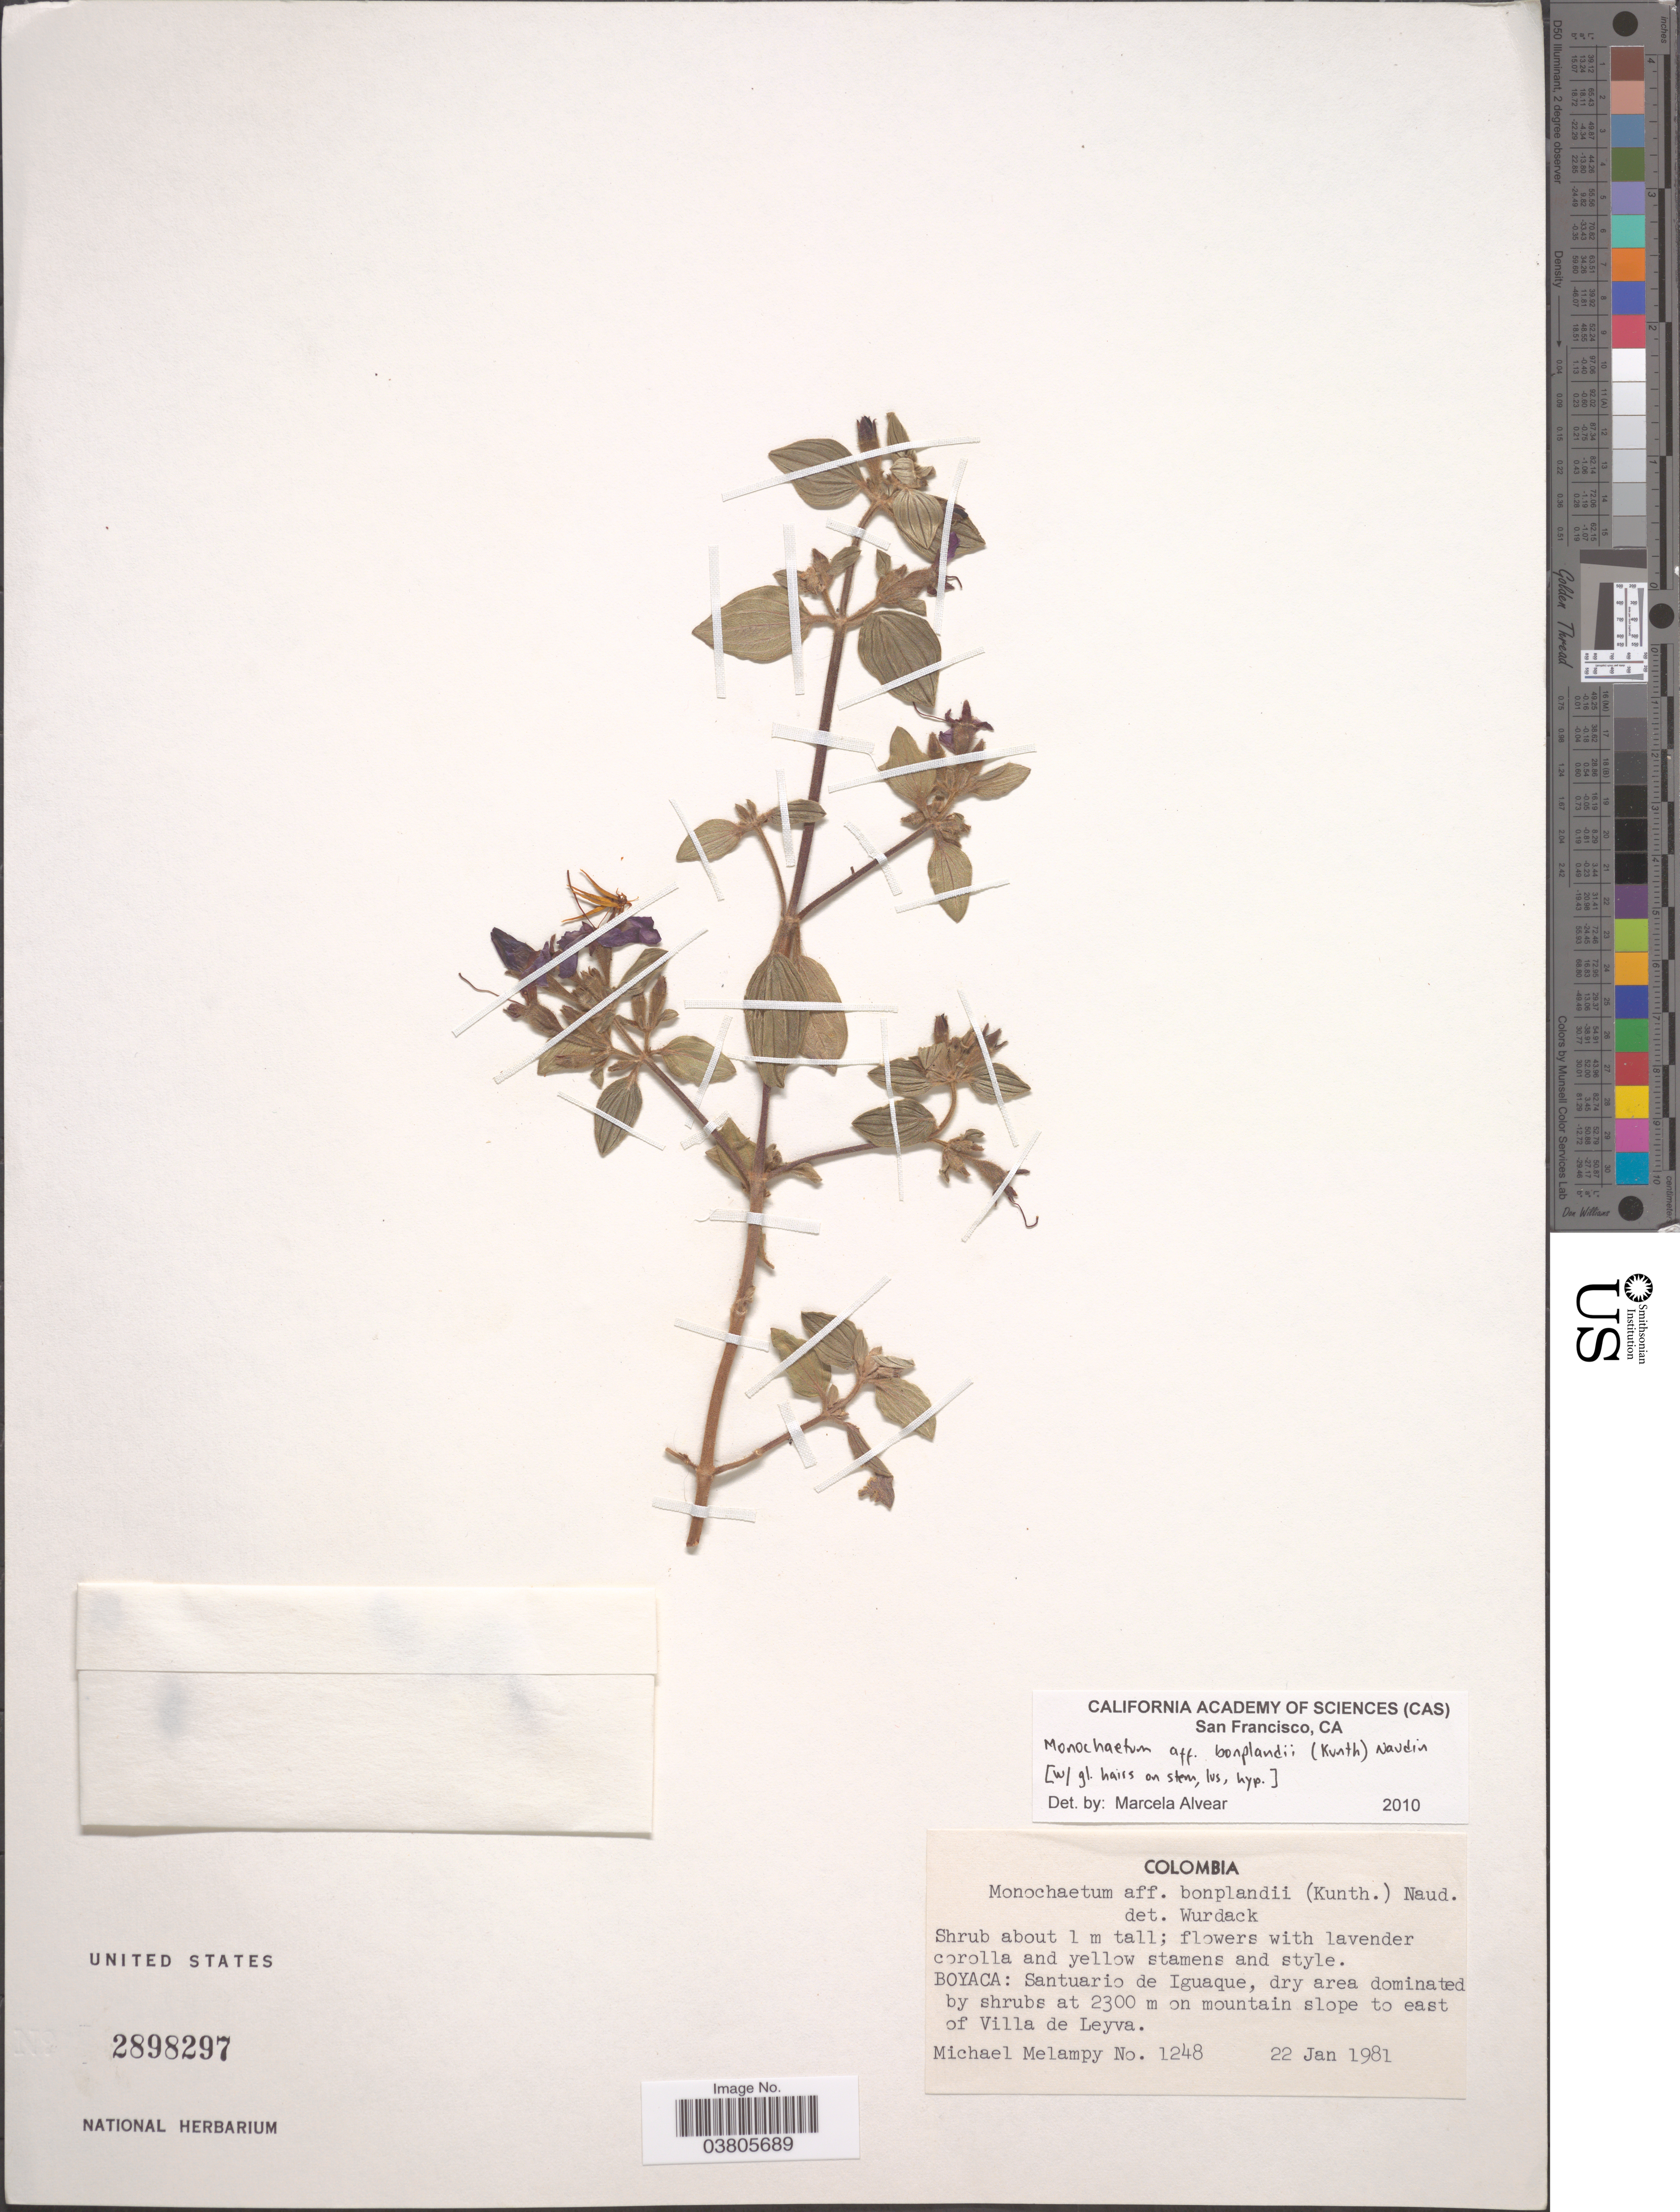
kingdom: Plantae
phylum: Tracheophyta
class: Magnoliopsida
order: Myrtales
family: Melastomataceae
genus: Monochaetum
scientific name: Monochaetum bonplandii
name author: (Kunth) Naudin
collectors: M. Melampy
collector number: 1248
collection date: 1981-01-22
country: Colombia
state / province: Boyacá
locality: Santuario de Iguaque, dry area dominated by shrubs on mountain slope to east of Villa de Leyva.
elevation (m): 2300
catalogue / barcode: US 2898297